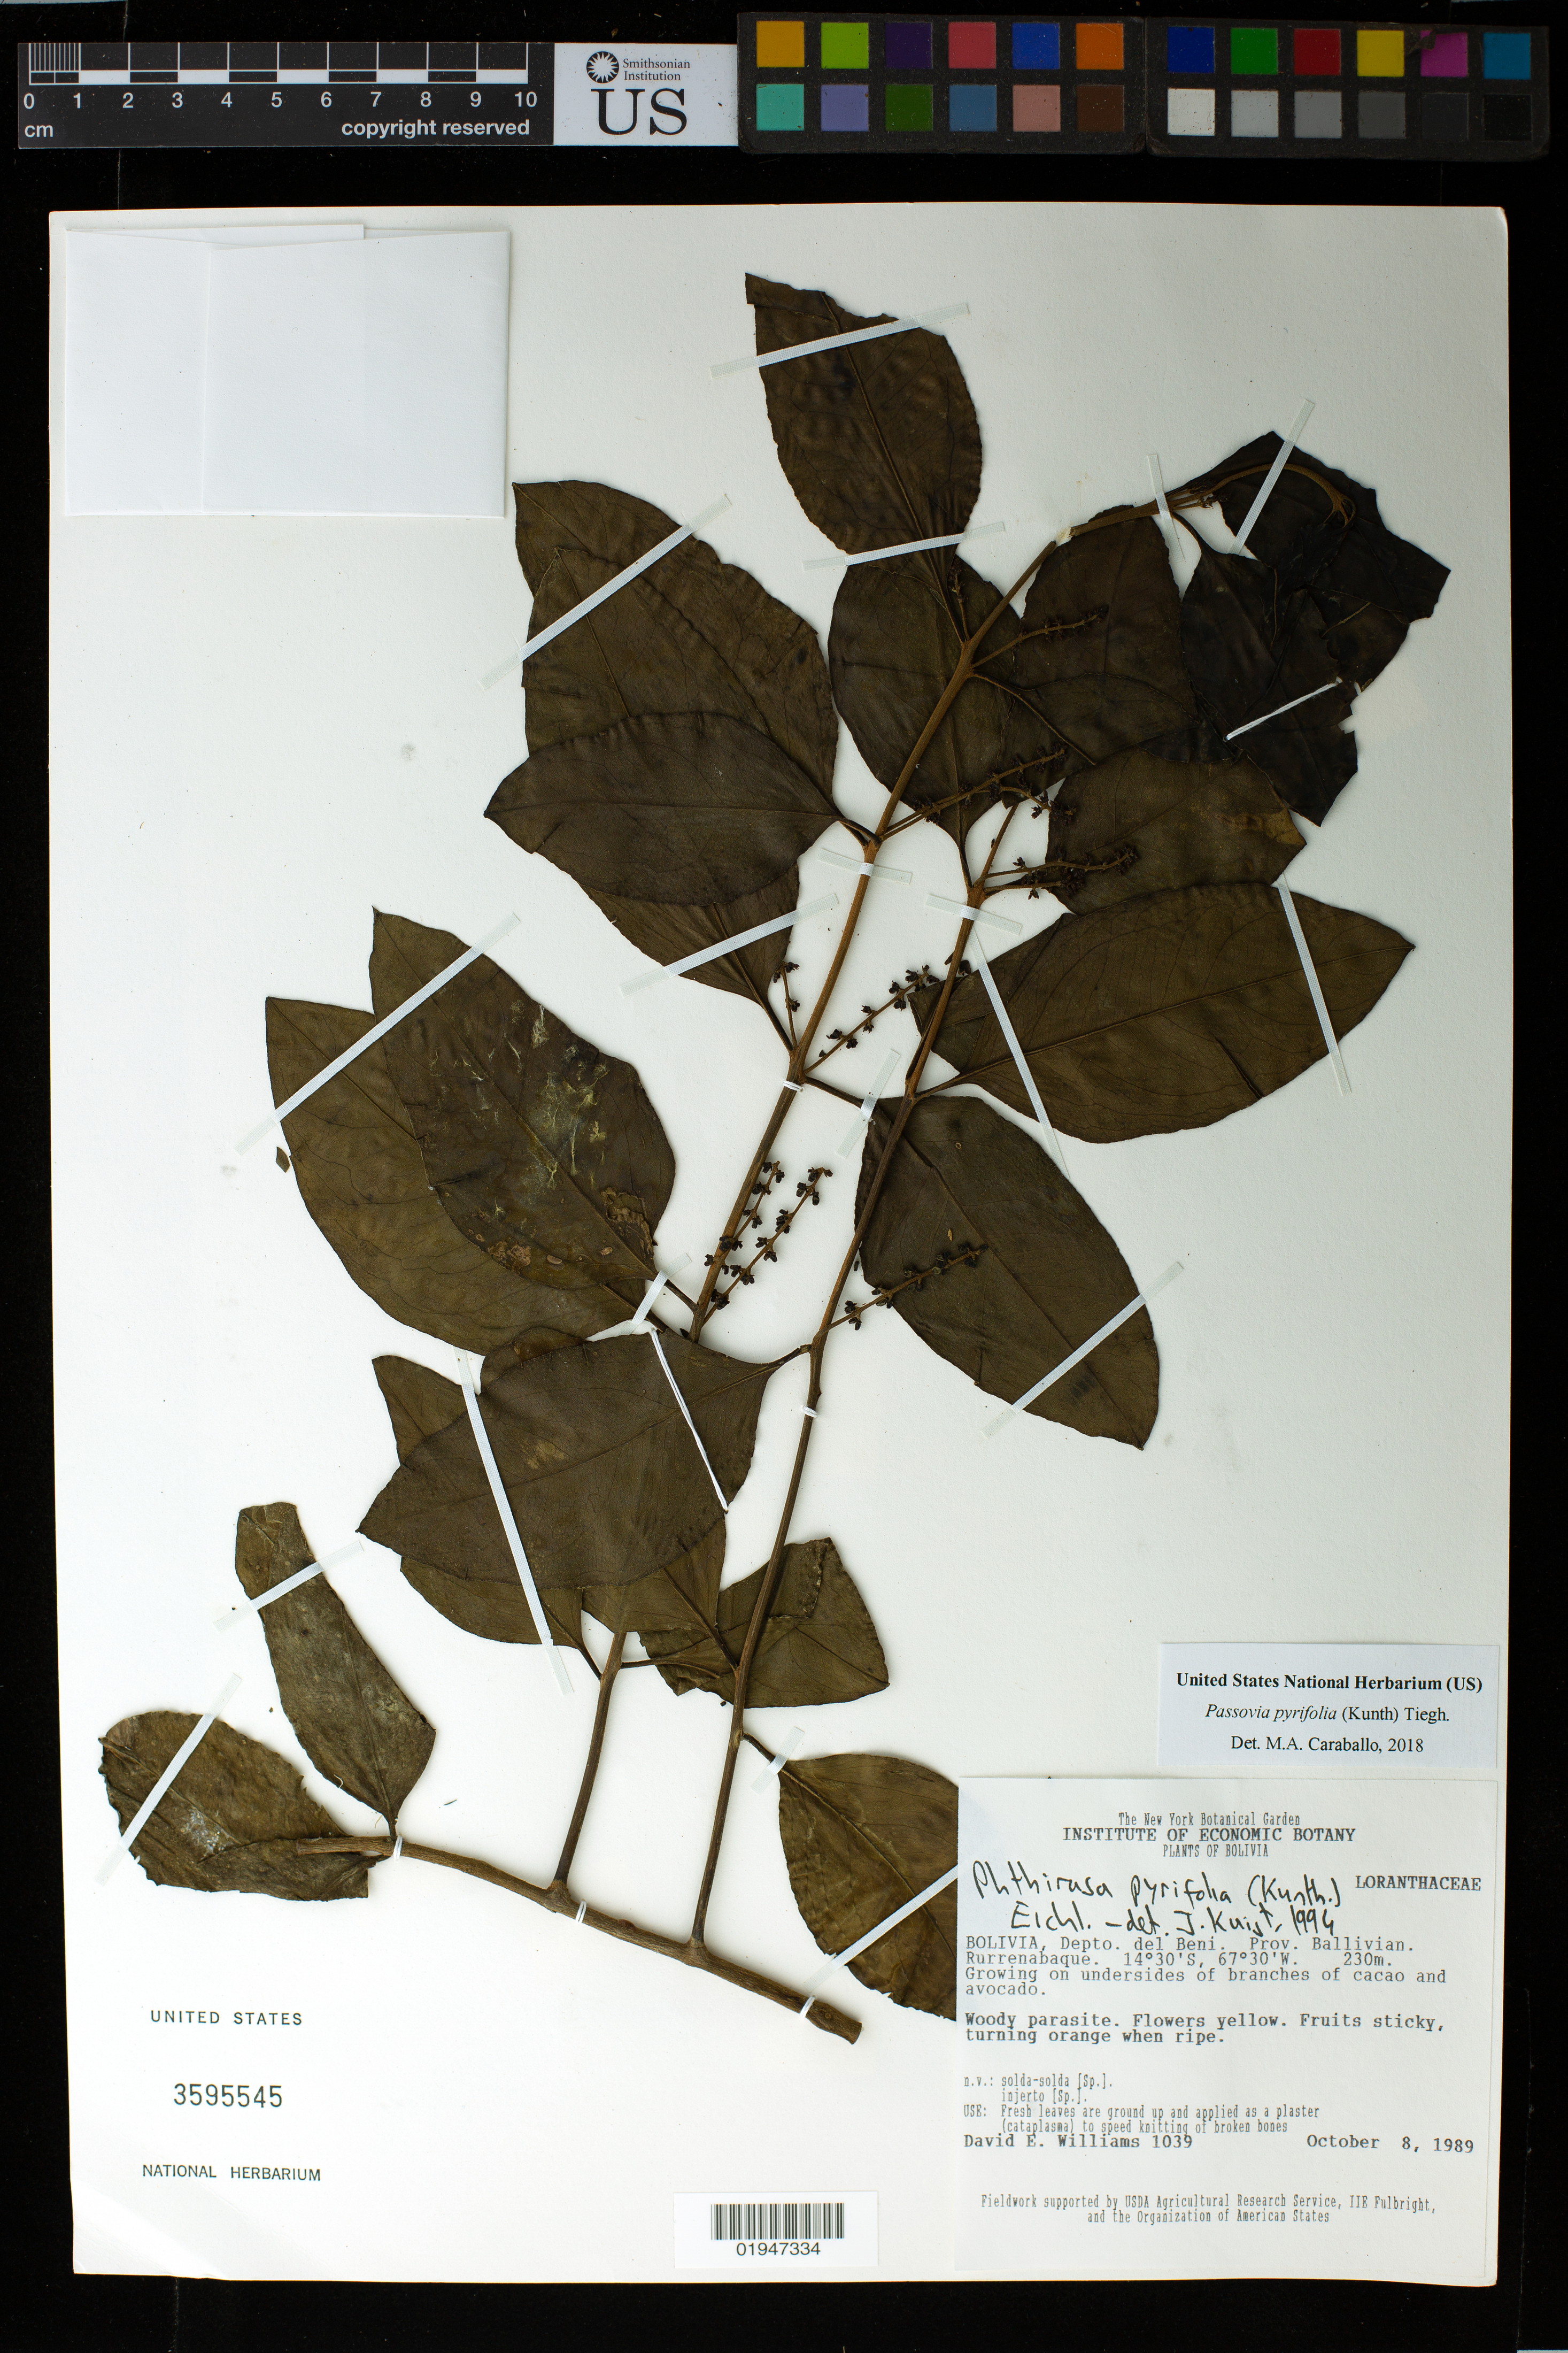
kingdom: Plantae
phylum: Tracheophyta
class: Magnoliopsida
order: Santalales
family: Loranthaceae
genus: Passovia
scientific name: Passovia pyrifolia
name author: (Kunth) Tiegh.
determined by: Caraballo-Ortiz, Marcos A., (MISS), University of Mississippi (UNITED STATES)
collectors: D. E. Williams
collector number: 1039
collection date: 1989-10-08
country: Bolivia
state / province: Beni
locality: Prov. Ballivian. Rurrenabaque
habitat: Growing on undersides of branches of cacao and avocado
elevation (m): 230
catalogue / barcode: US 3595545